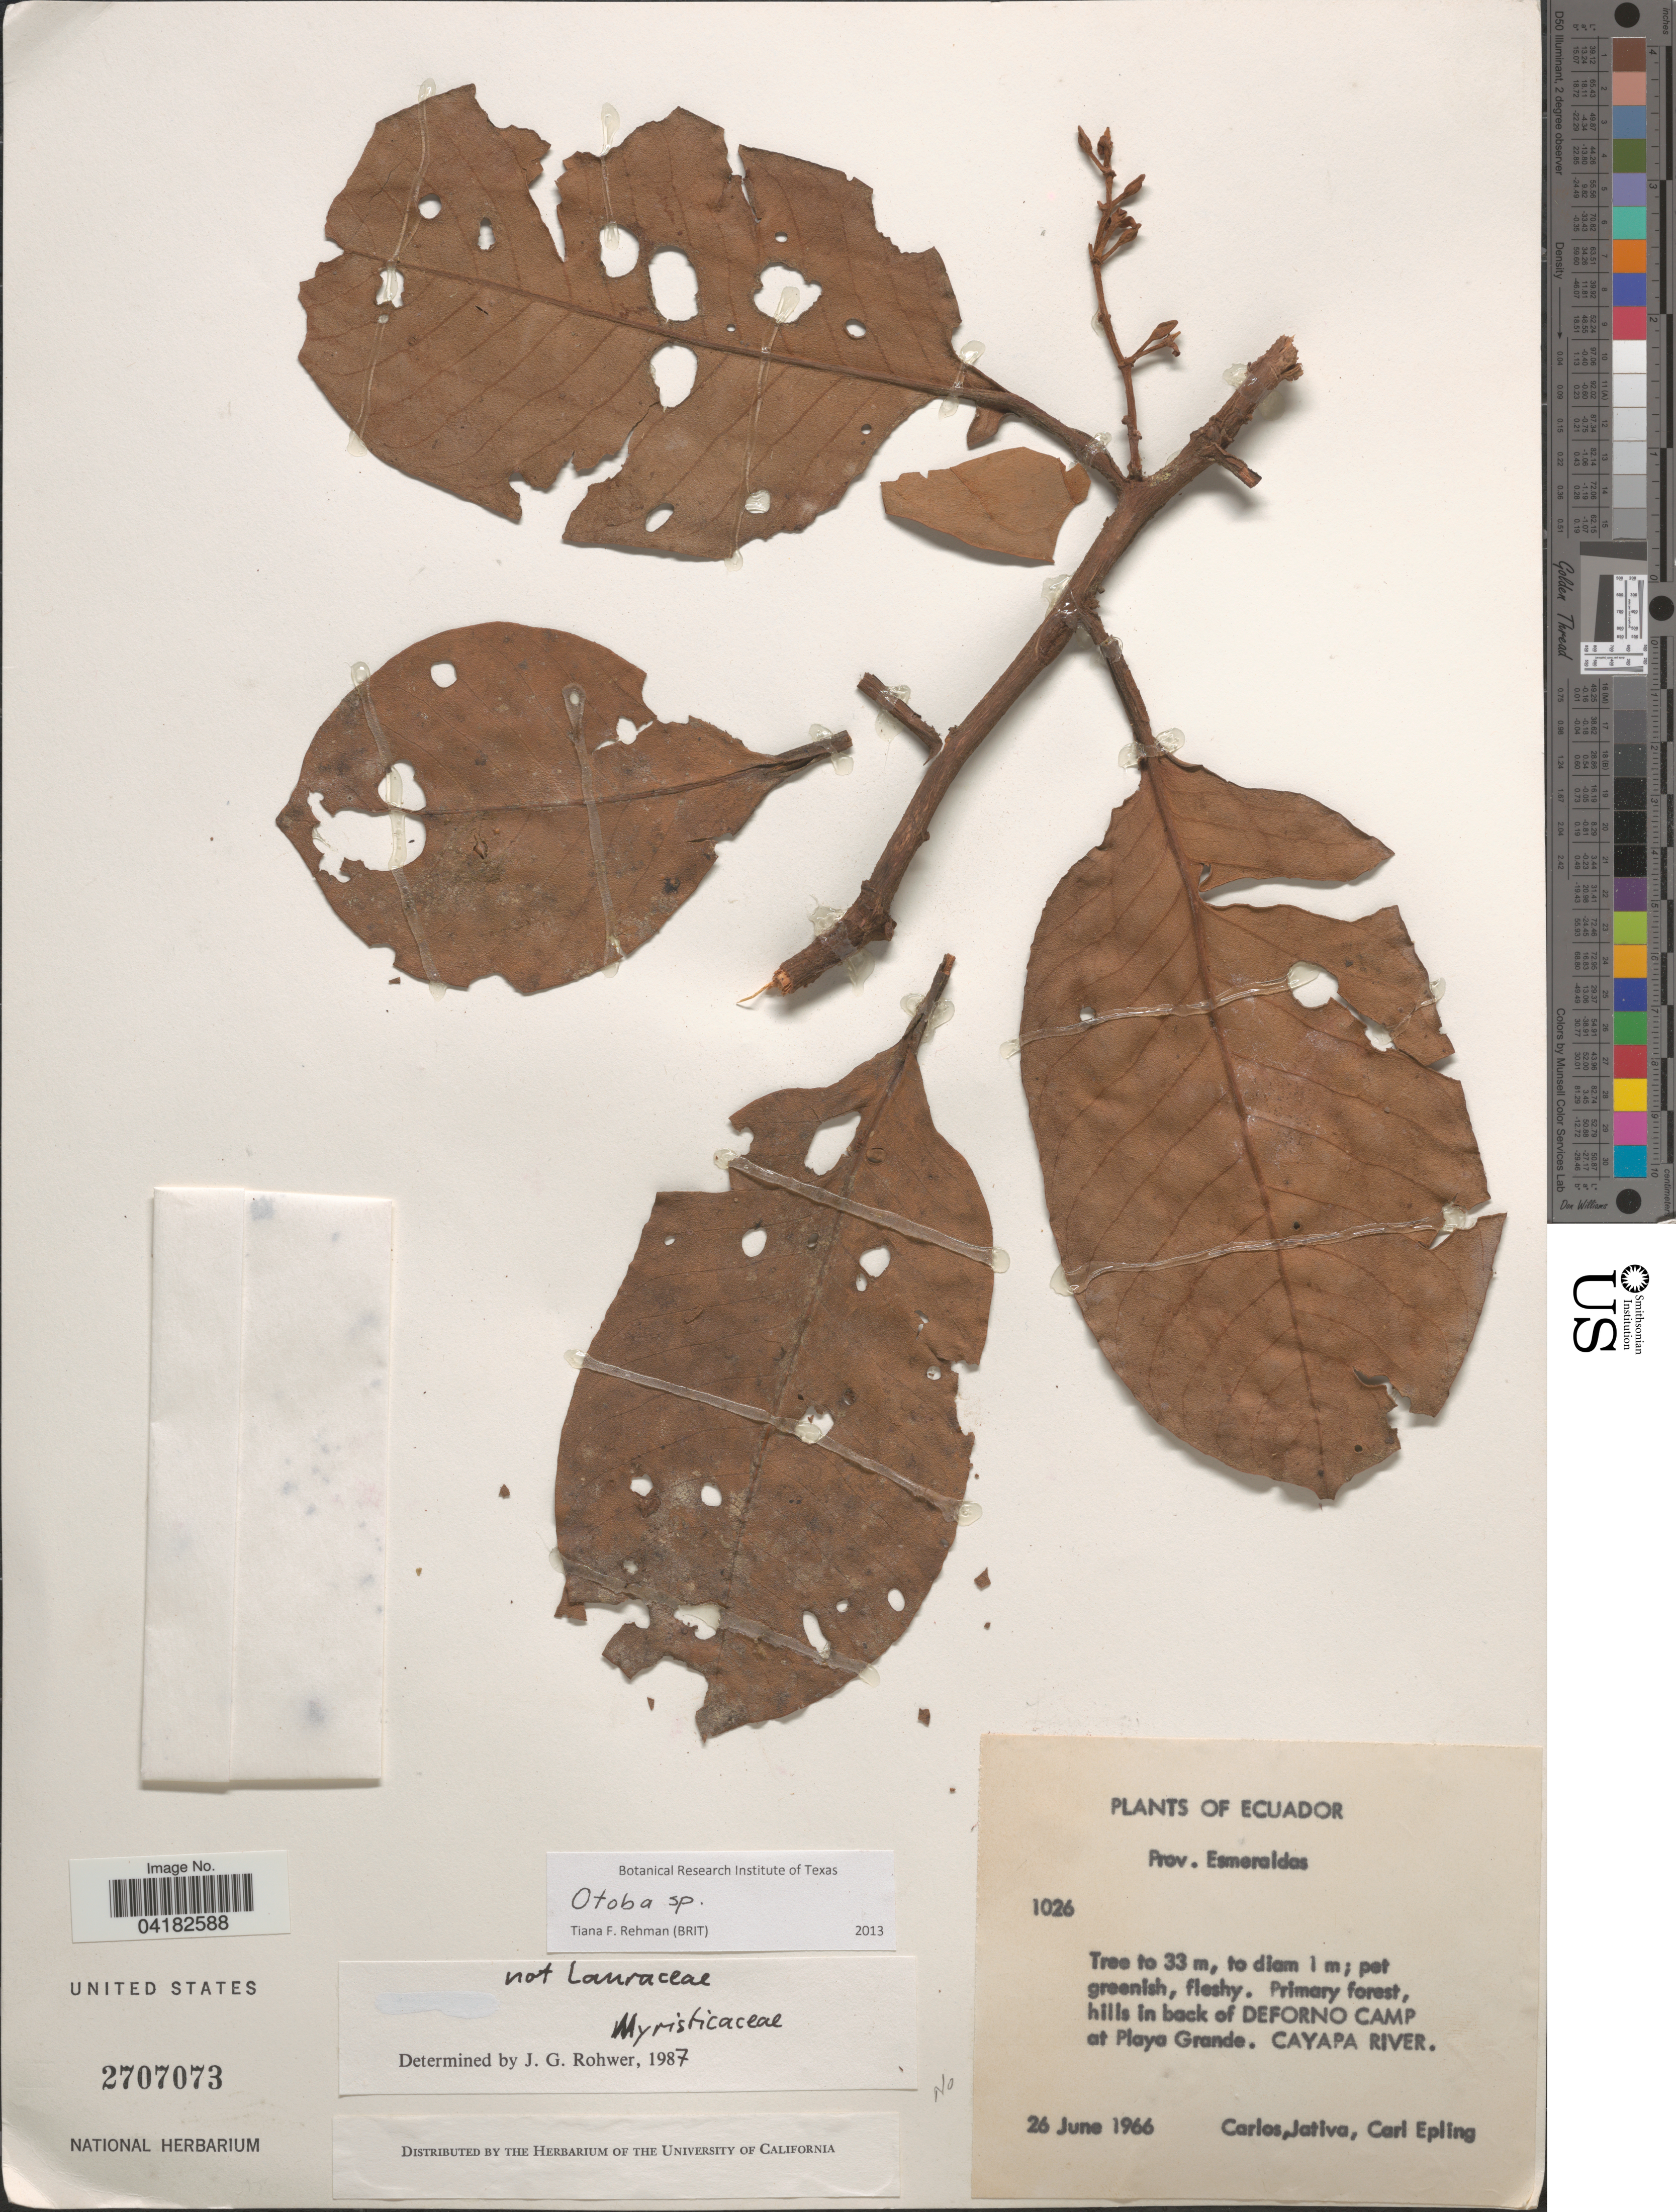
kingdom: Plantae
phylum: Tracheophyta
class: Magnoliopsida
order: Magnoliales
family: Myristicaceae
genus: Otoba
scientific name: Otoba sp.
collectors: -- Carlos, -. Jativa & C. C. Epling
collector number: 1026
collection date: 1966-06-26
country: Ecuador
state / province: Esmeraldas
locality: Hills in bank of Deforno Camp at Playa Grande. Cayapa River.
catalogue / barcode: US 2707073